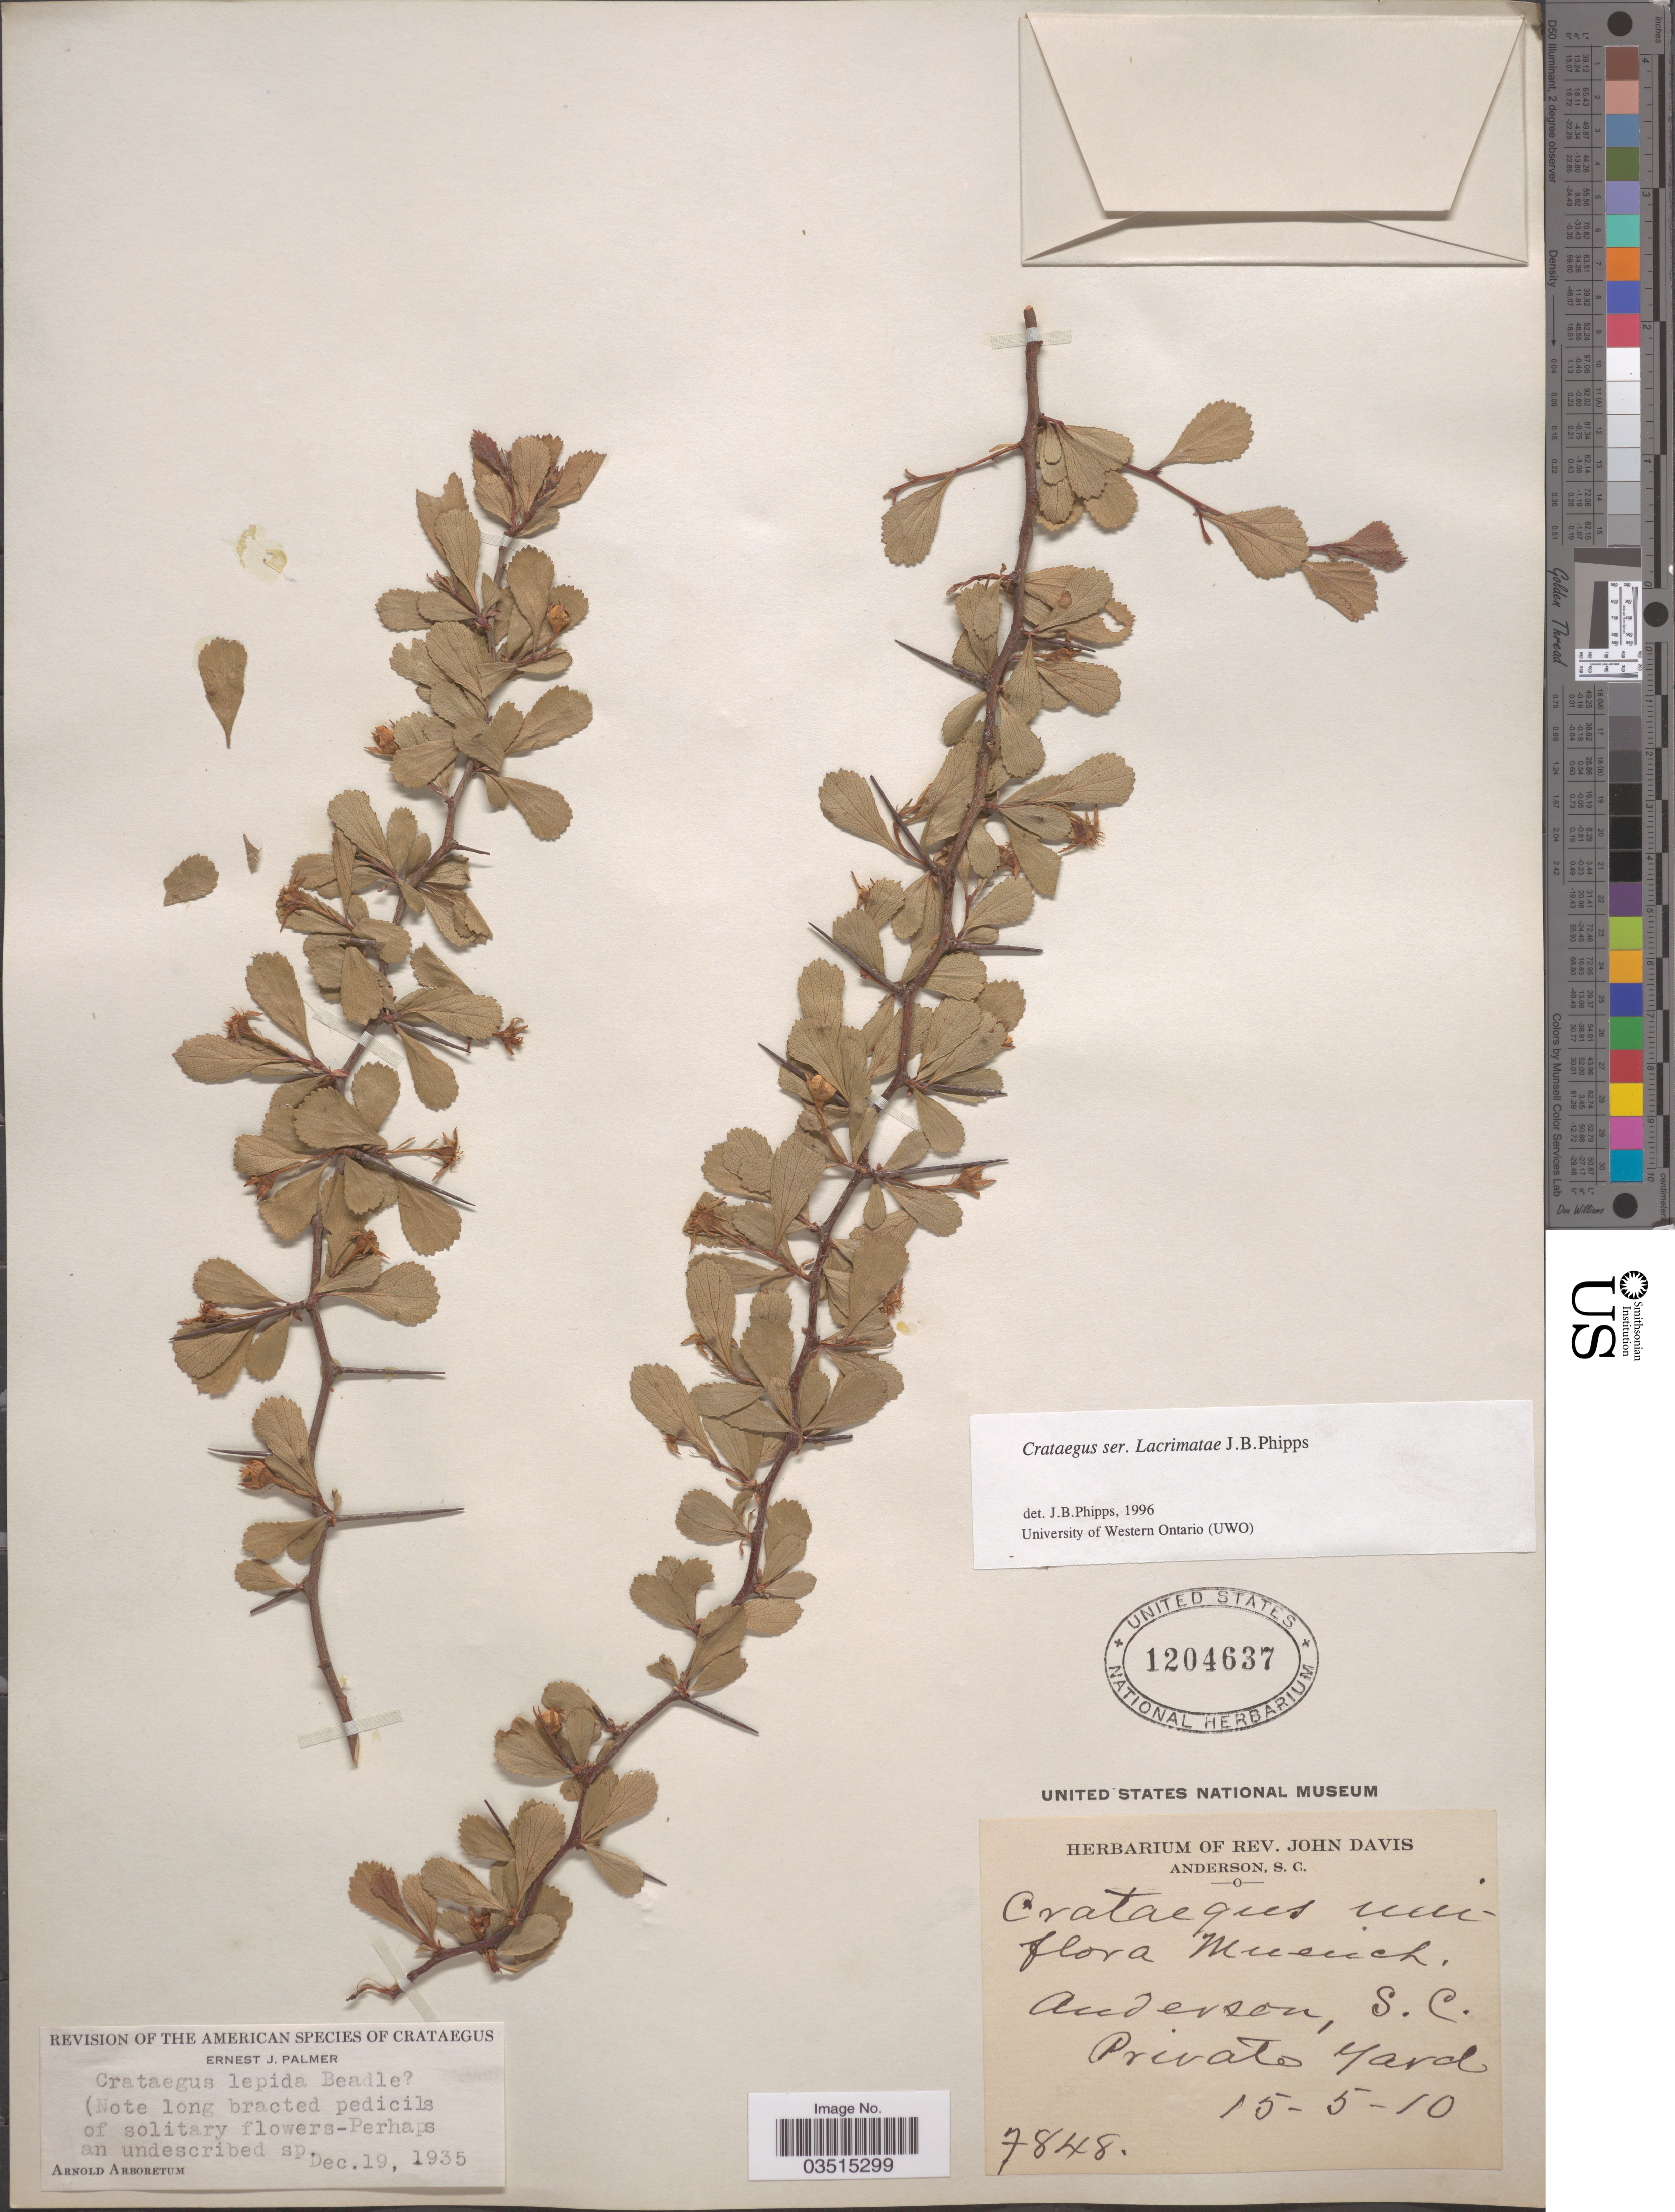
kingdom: Plantae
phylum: Tracheophyta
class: Magnoliopsida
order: Rosales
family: Rosaceae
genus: Crataegus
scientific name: Crataegus lepida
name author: Beadle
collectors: ex herb. Rev. John Davis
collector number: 7848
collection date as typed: Transcribed d/m/y: 15/5/10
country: United States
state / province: South Carolina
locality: Anderson. Private yard.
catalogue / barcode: US 1204637